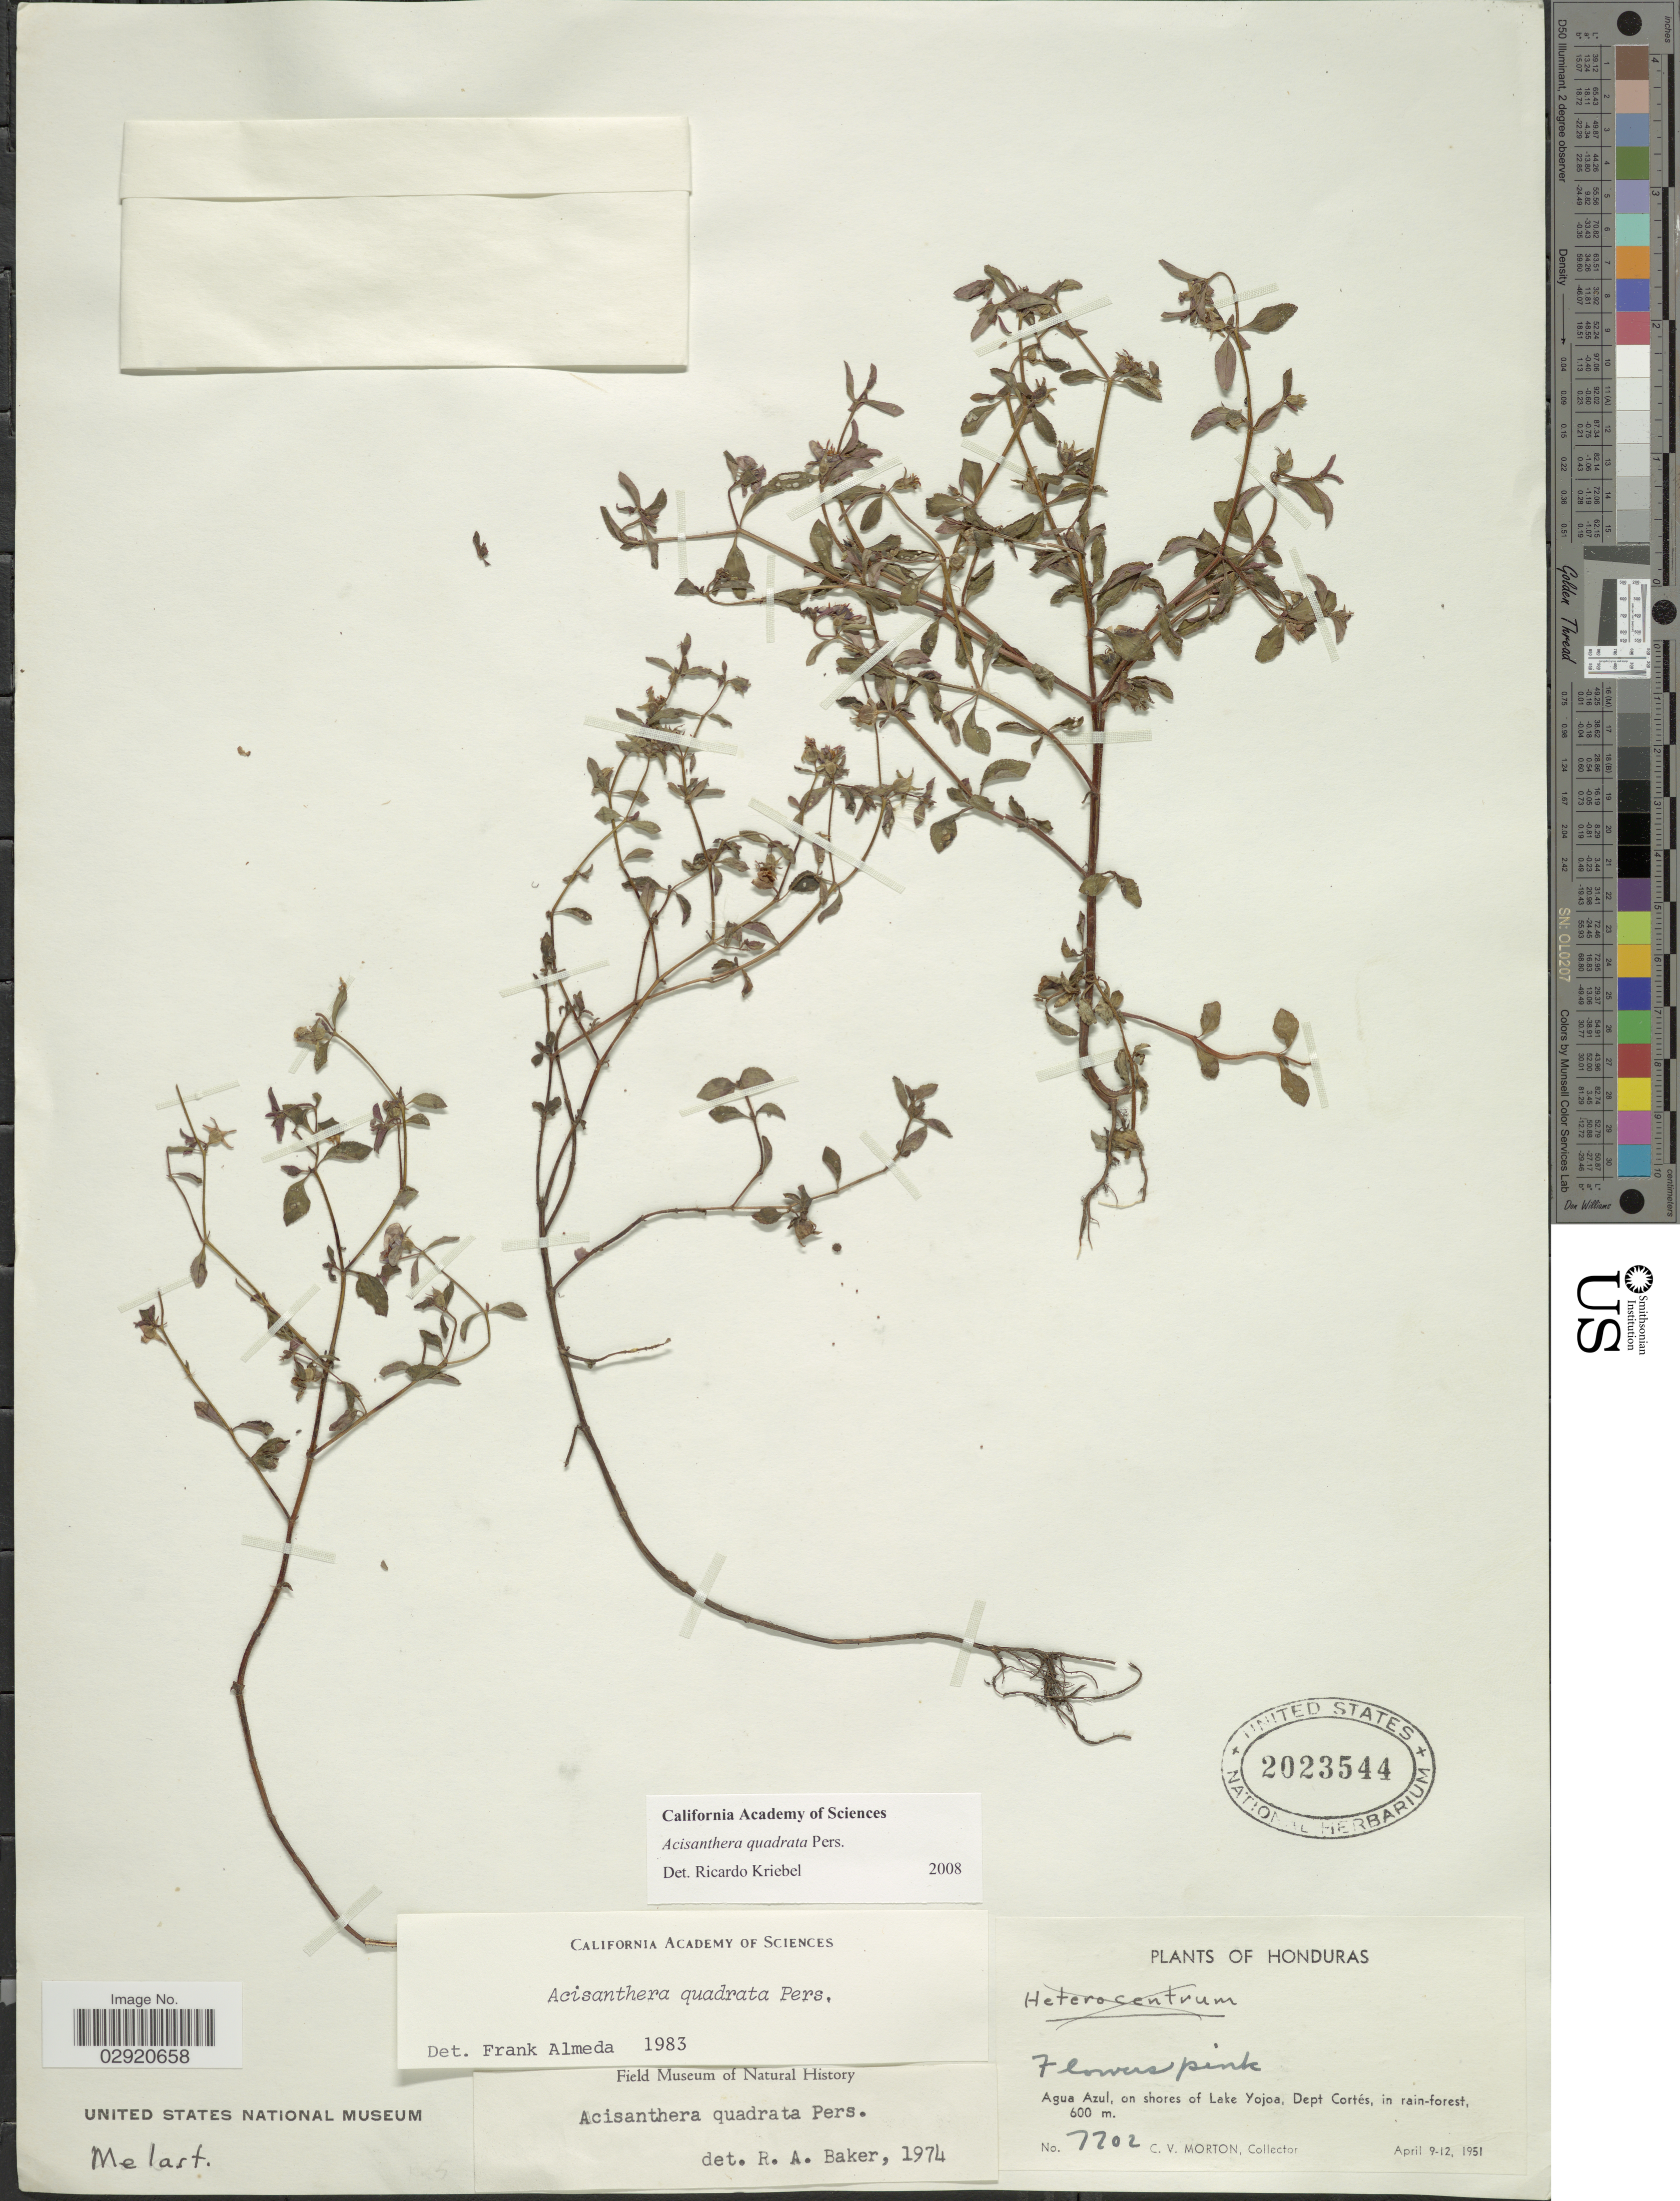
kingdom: Plantae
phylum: Tracheophyta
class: Magnoliopsida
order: Myrtales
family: Melastomataceae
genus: Acisanthera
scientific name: Acisanthera erecta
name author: Gleason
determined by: Nunes da Silva, Diego, (RB), Jardim Botanico do Rio de Janeiro - Herbario (BRAZIL)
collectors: C. V. Morton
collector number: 7702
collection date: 1951-04-09/1951-04-12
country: Honduras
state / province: Cortés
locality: Agua Azul, on shore of Lake Yojoa, Dept. Cortés.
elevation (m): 600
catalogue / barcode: US 2023544